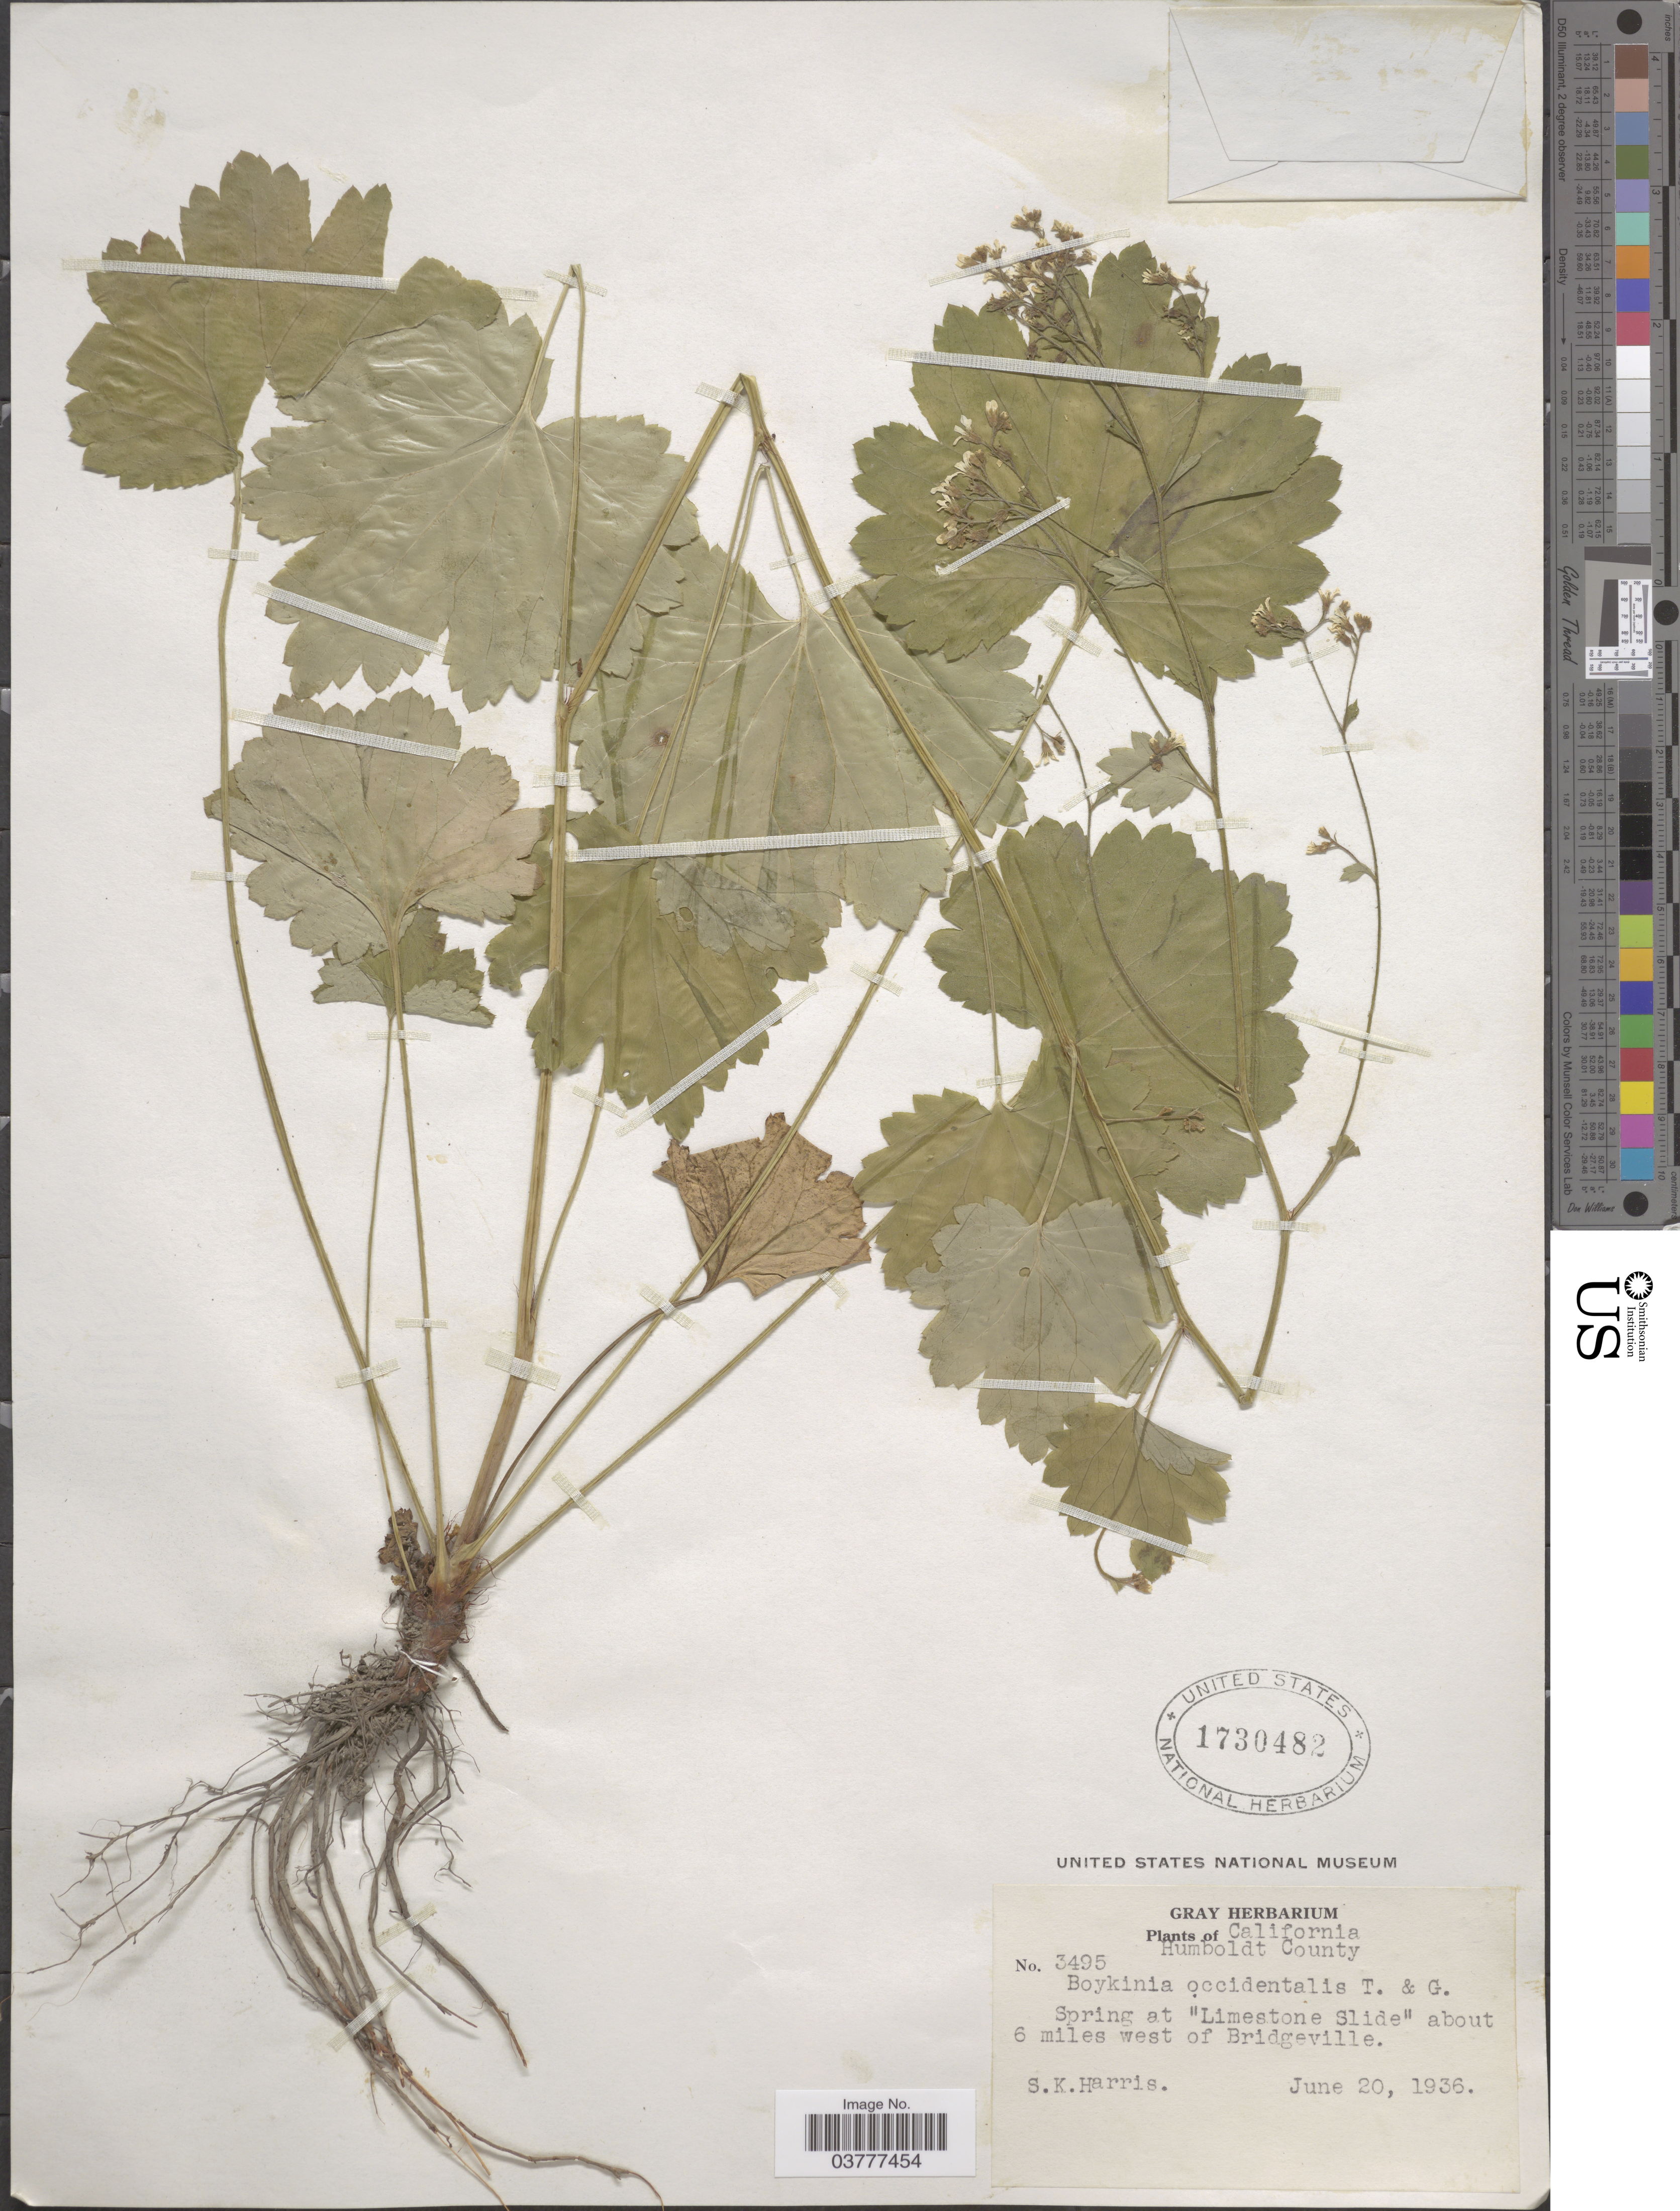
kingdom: Plantae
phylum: Tracheophyta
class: Magnoliopsida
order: Saxifragales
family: Saxifragaceae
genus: Boykinia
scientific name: Boykinia occidentalis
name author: Torr. & A. Gray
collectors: S. K. Harris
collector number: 3495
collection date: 1936-06-20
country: United States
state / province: California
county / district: Humboldt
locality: Humboldt County. Spring at "Limestone Slide" about 6 miles west of Bridgeville.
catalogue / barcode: US 1730482